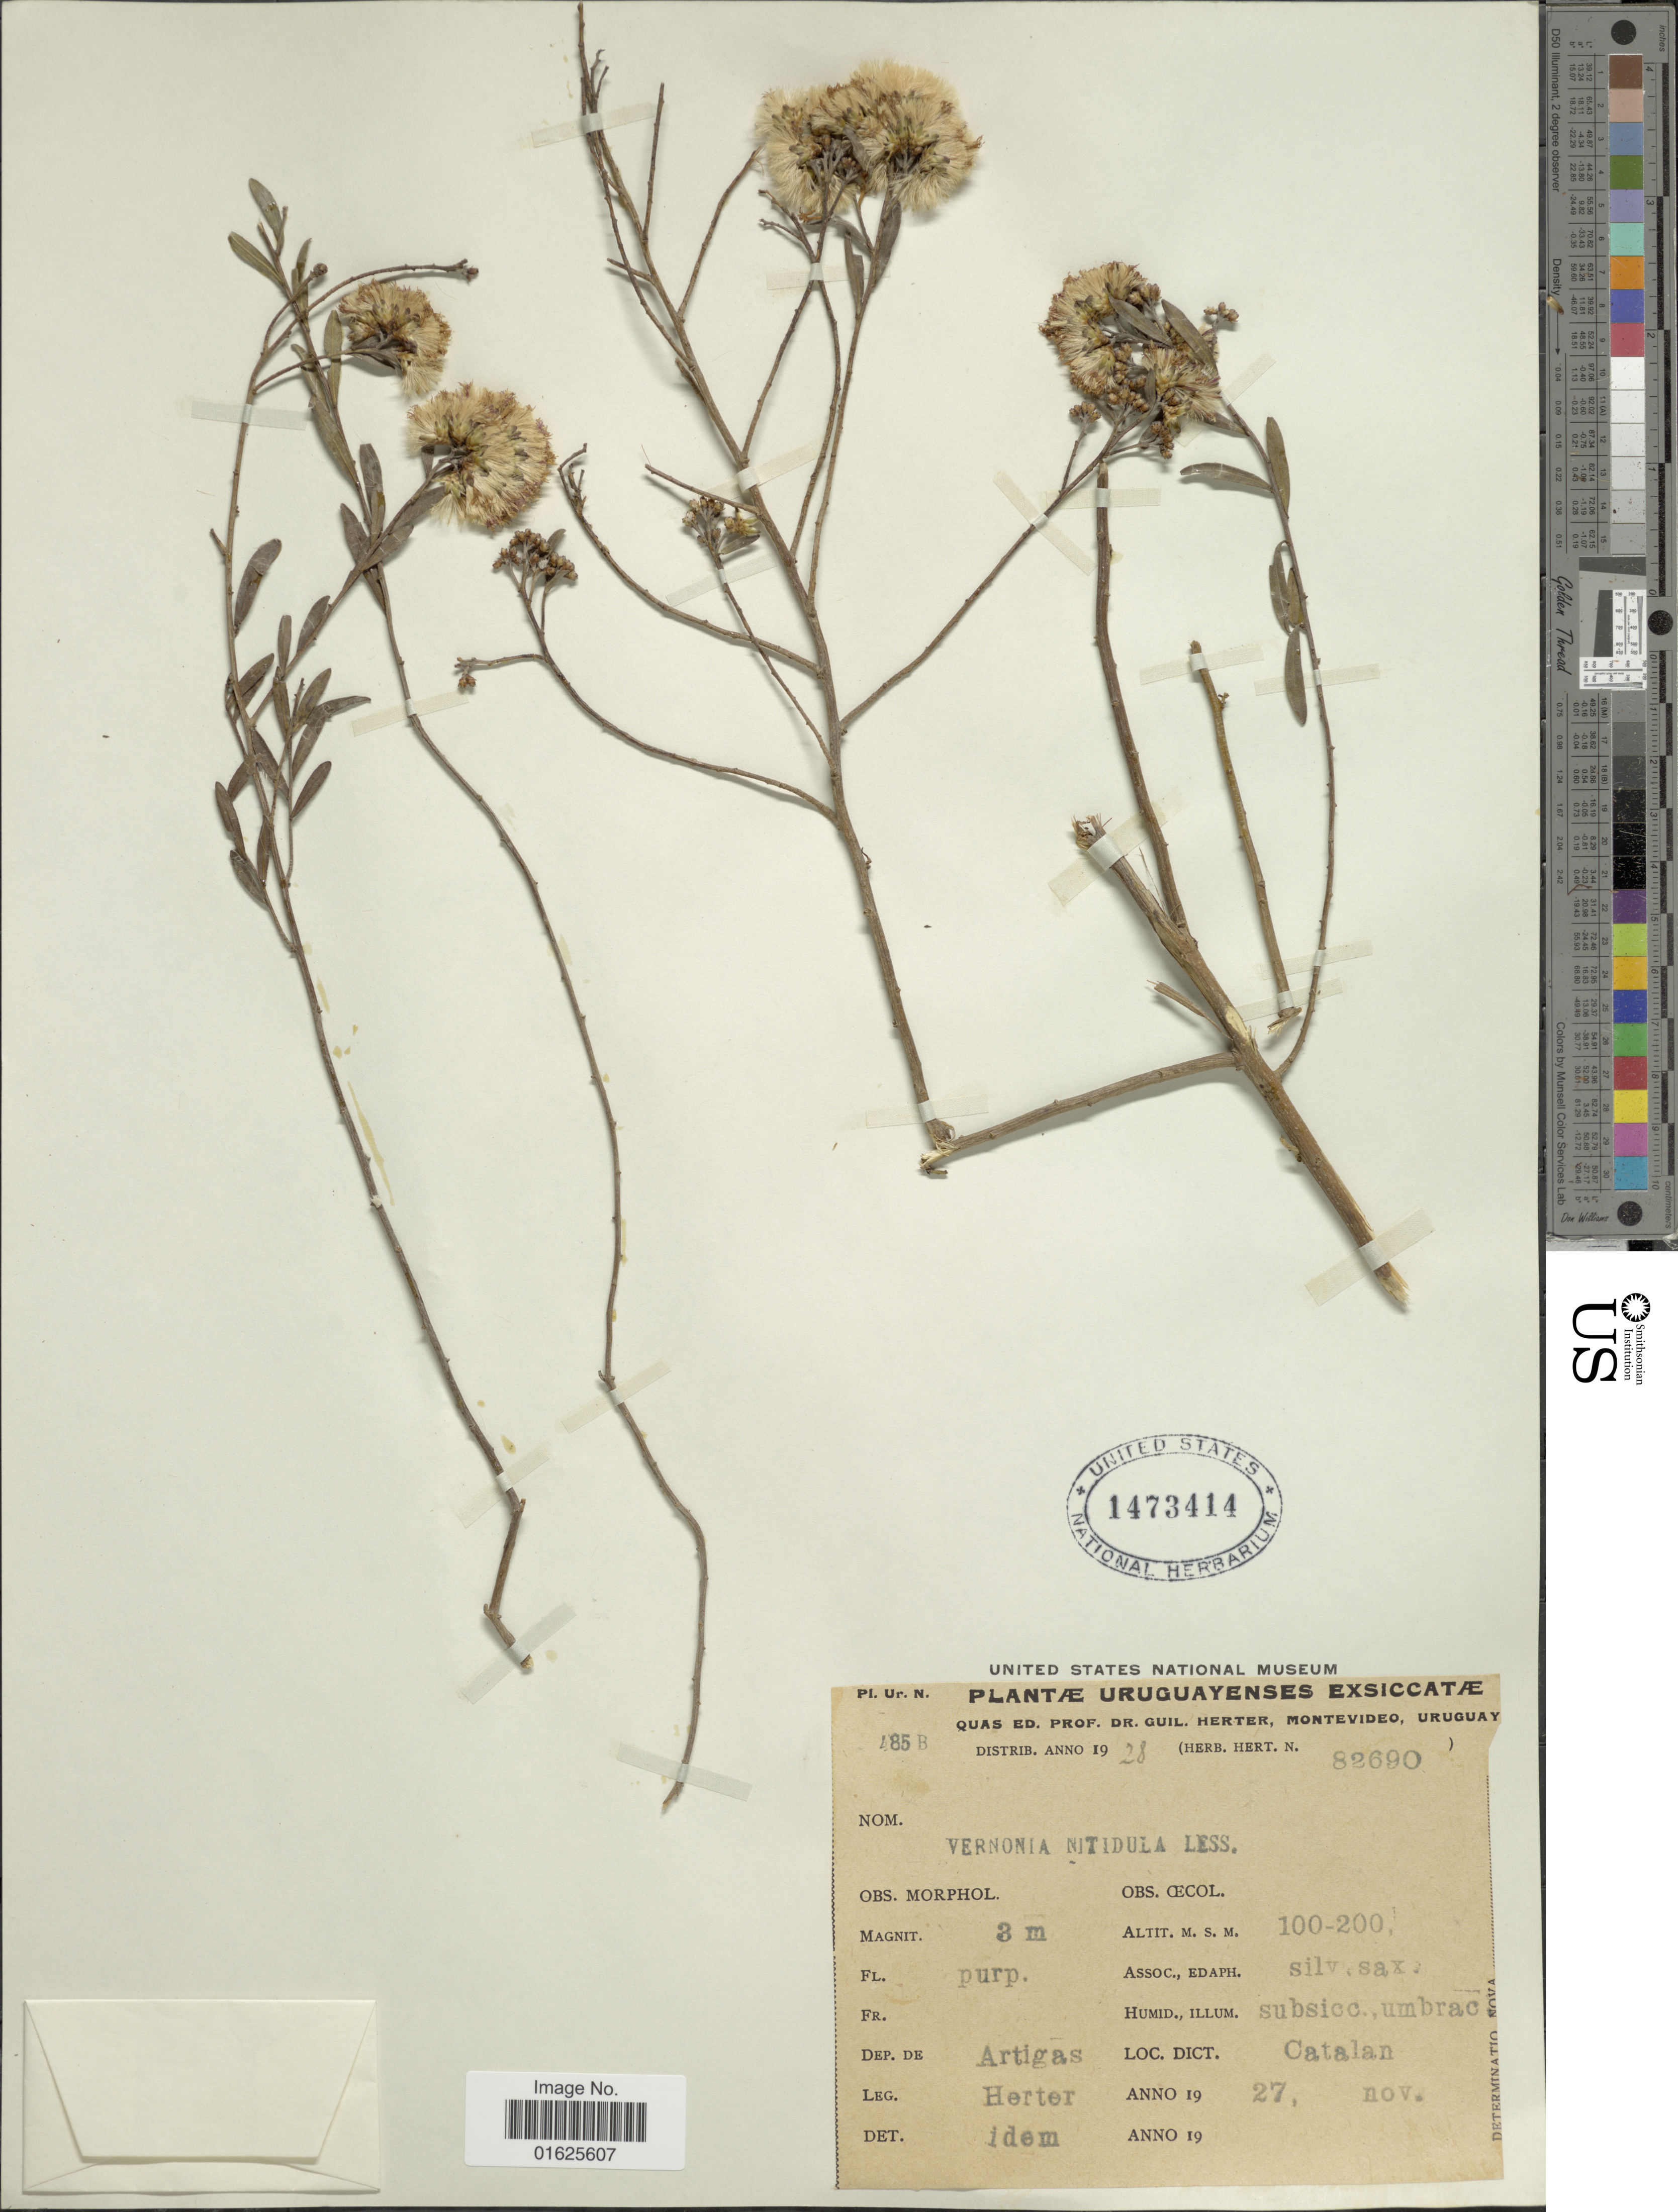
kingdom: Plantae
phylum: Tracheophyta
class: Magnoliopsida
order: Asterales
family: Asteraceae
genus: Vernonanthura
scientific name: Vernonanthura nitidula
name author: (Less.) H. Rob.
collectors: Herter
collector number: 485B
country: Uruguay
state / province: Artigas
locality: Dep. de Artigas, Loc Dict Catalan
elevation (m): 100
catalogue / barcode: US 1473414